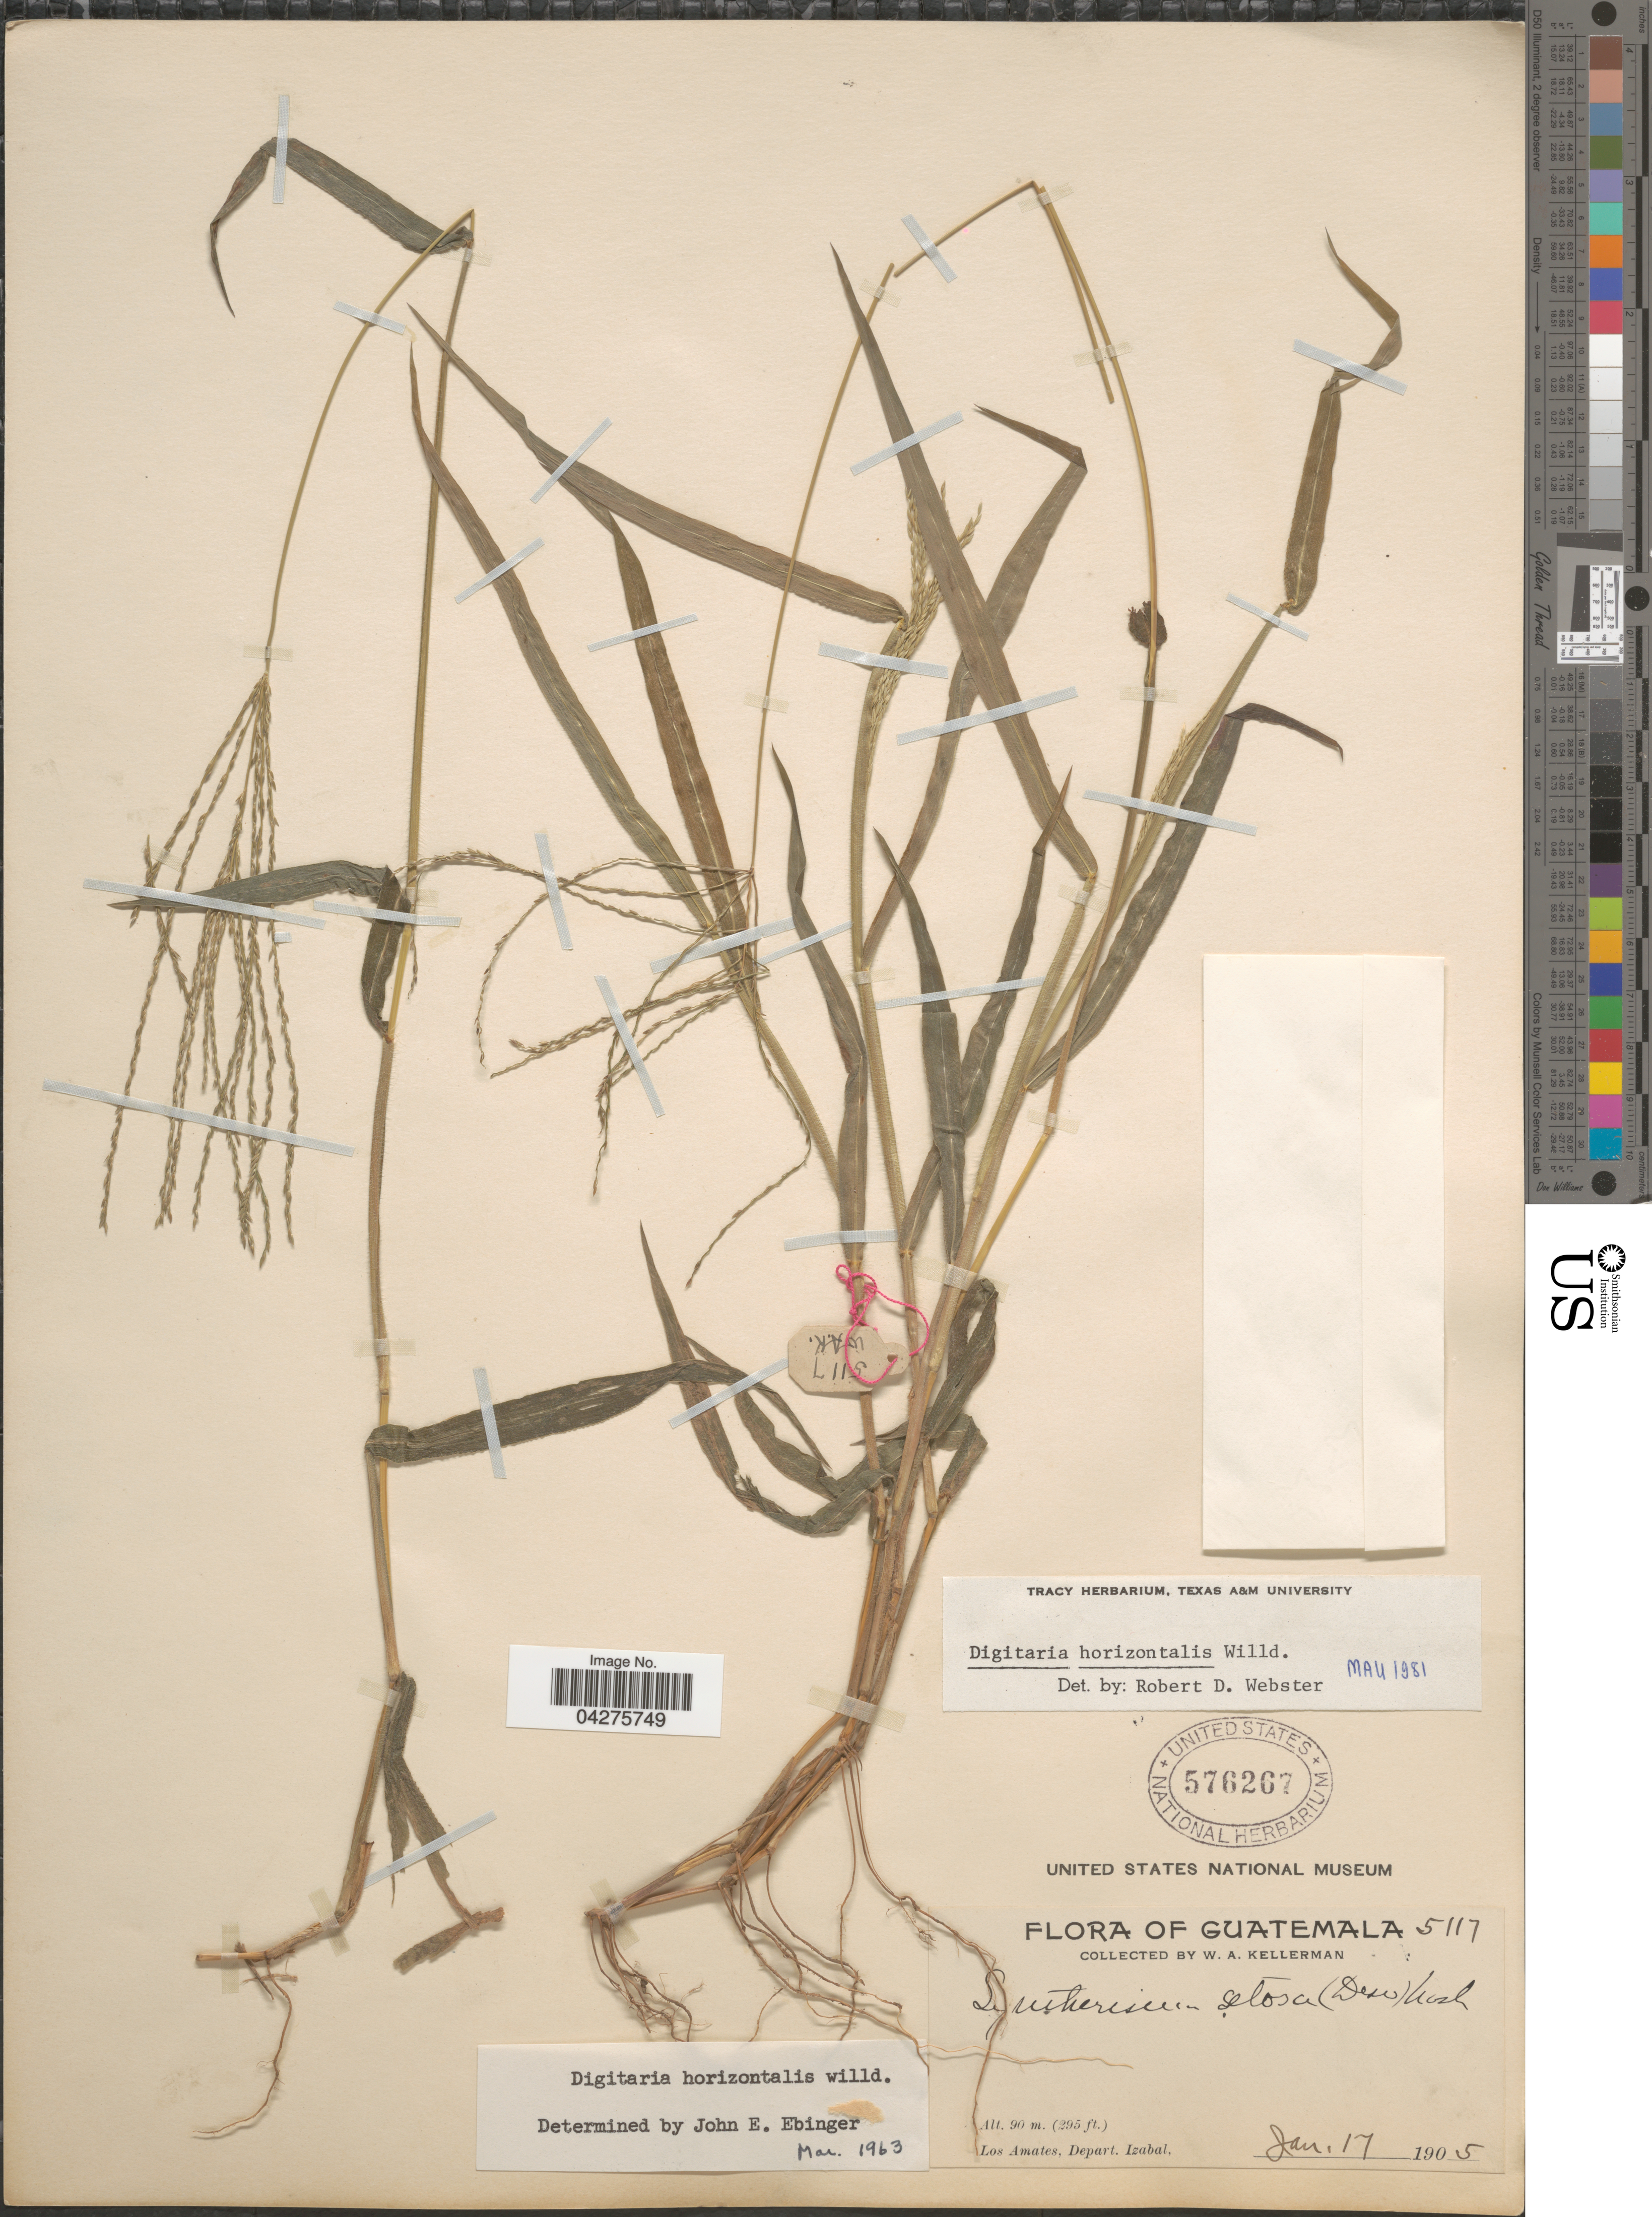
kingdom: Plantae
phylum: Tracheophyta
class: Liliopsida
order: Poales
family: Poaceae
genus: Digitaria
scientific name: Digitaria horizontalis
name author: Willd.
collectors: W. Kellerman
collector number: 5117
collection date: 1905-01-17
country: Guatemala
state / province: Izabal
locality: Los Amates, Depart. Izabal.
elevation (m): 90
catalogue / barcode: US 576267